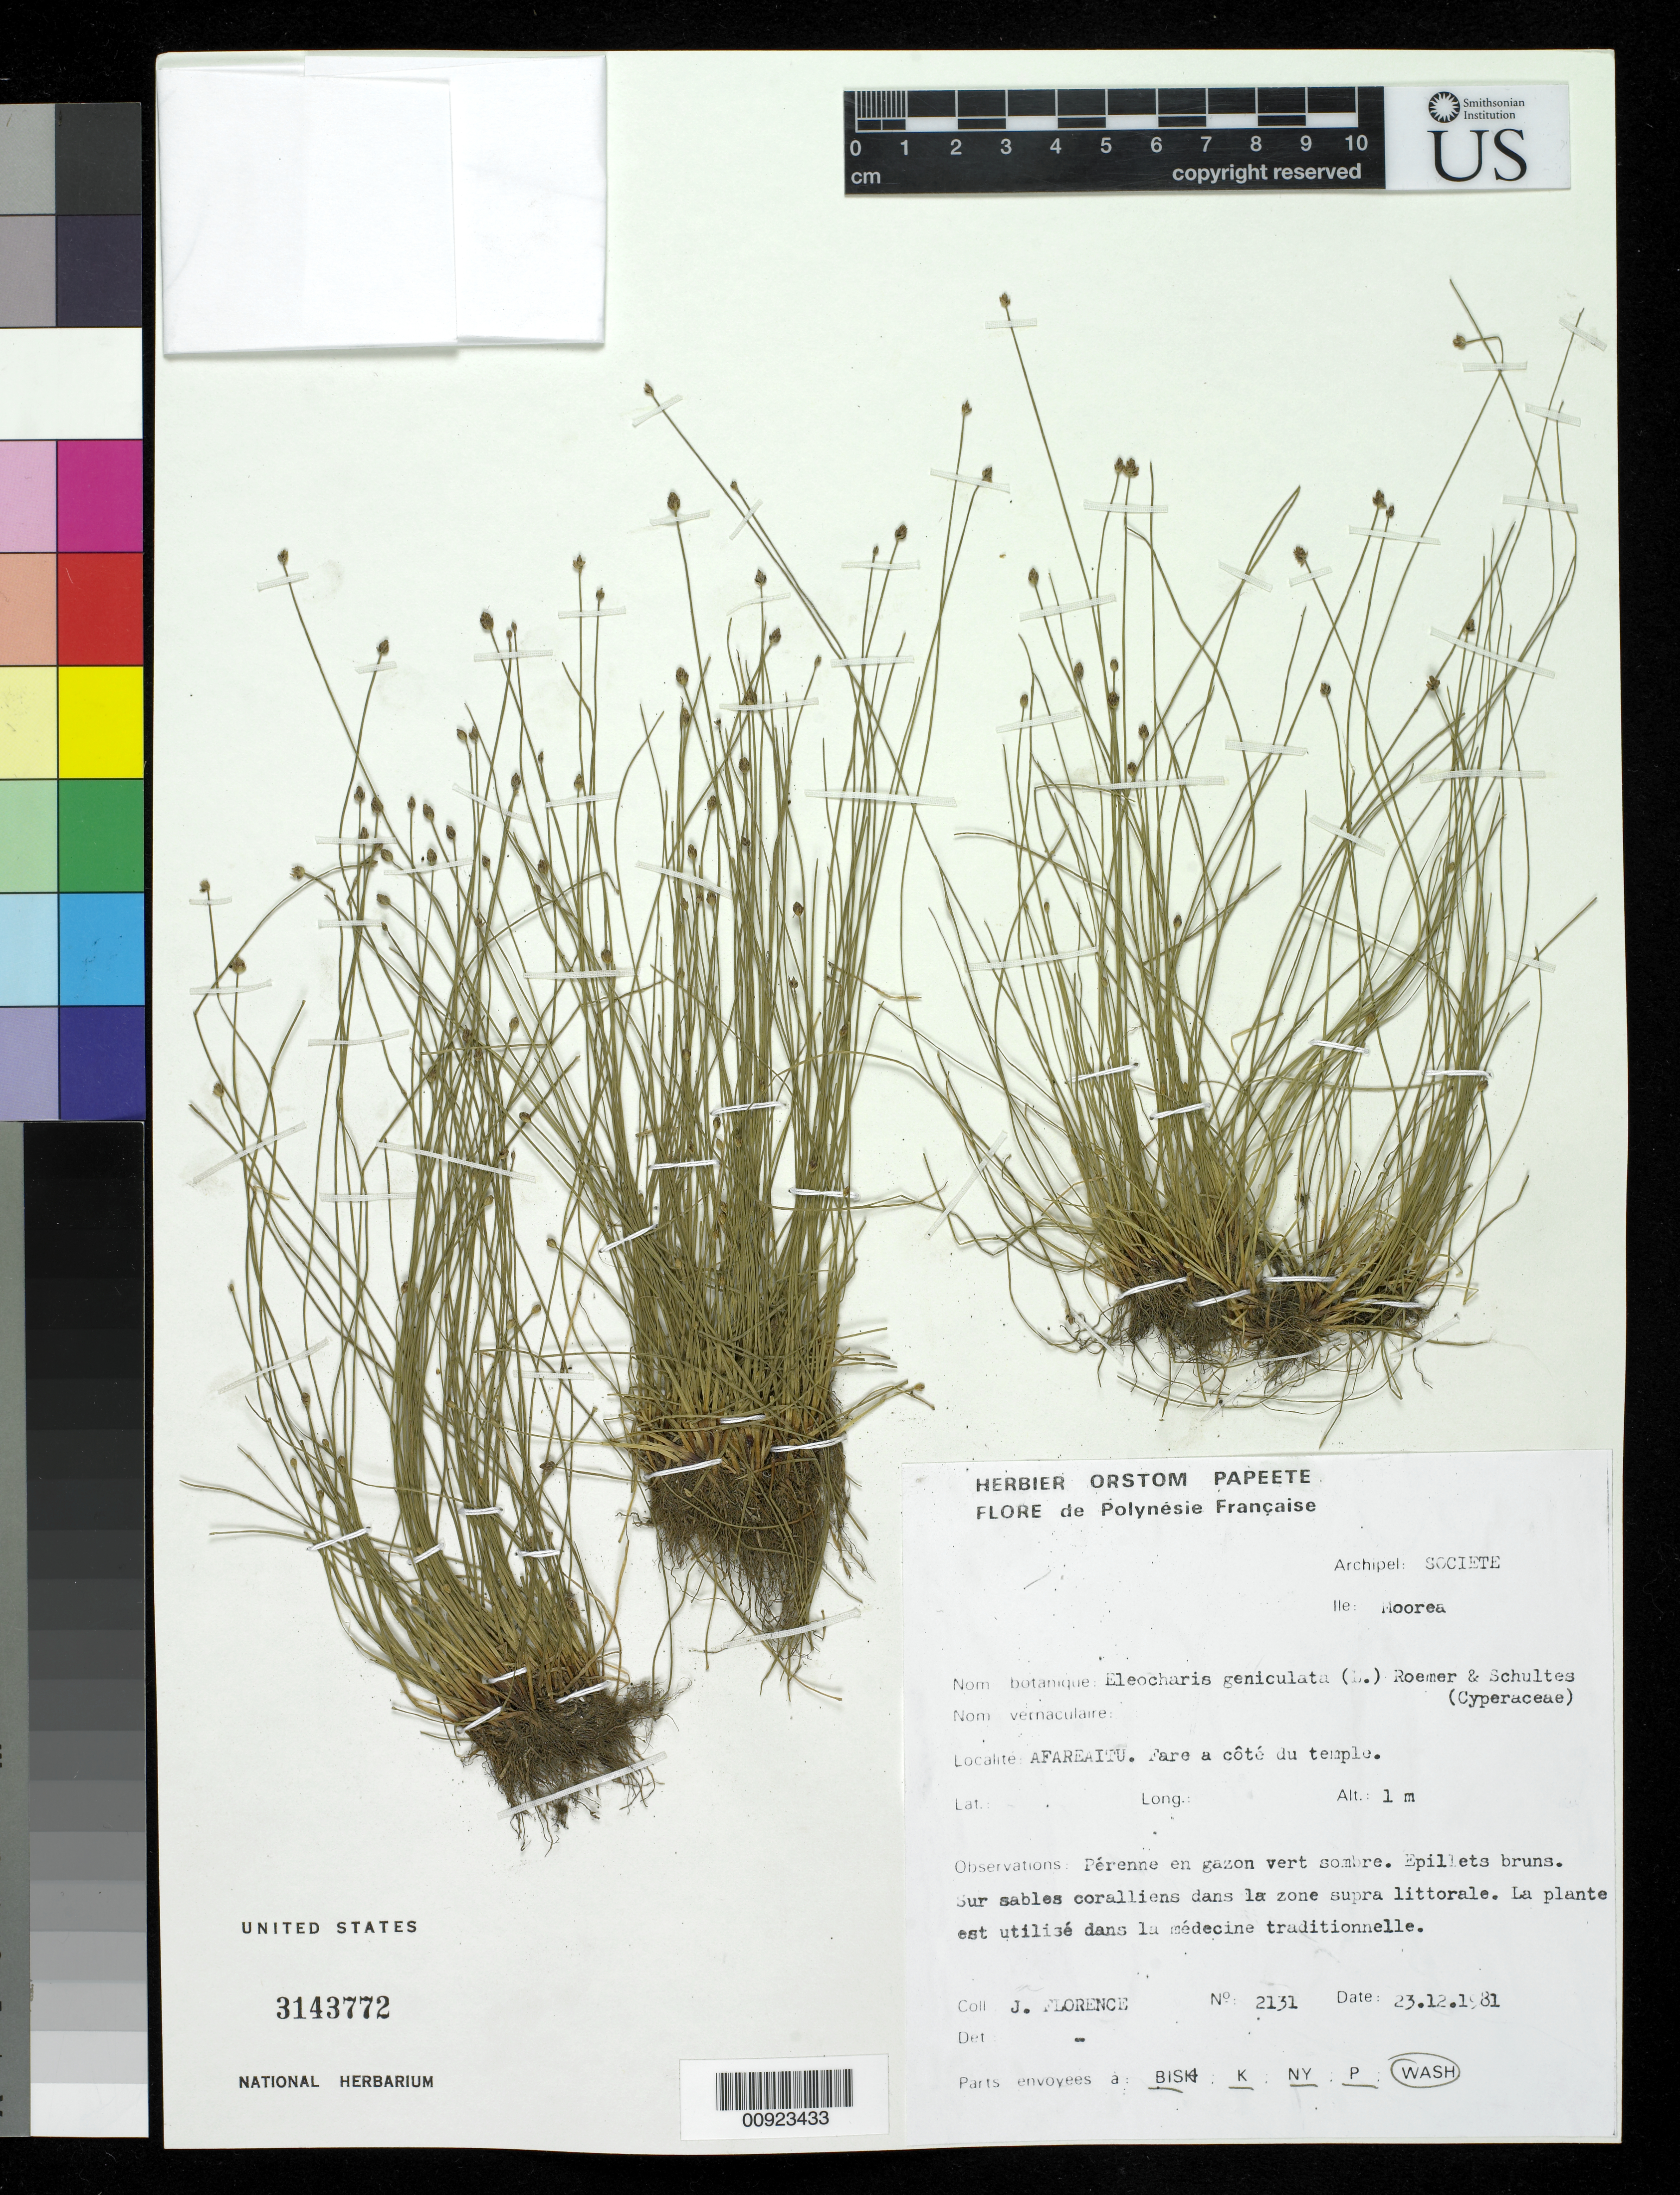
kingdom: Plantae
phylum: Tracheophyta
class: Liliopsida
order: Poales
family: Cyperaceae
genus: Eleocharis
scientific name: Eleocharis geniculata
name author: (L.) Roem. & Schult.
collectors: J. Florence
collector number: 2131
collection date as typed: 23 Dec 1981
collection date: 1981-12-23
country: French Polynesia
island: Moorea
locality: AFareaitu. Fare a cote du temple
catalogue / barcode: US 3143772